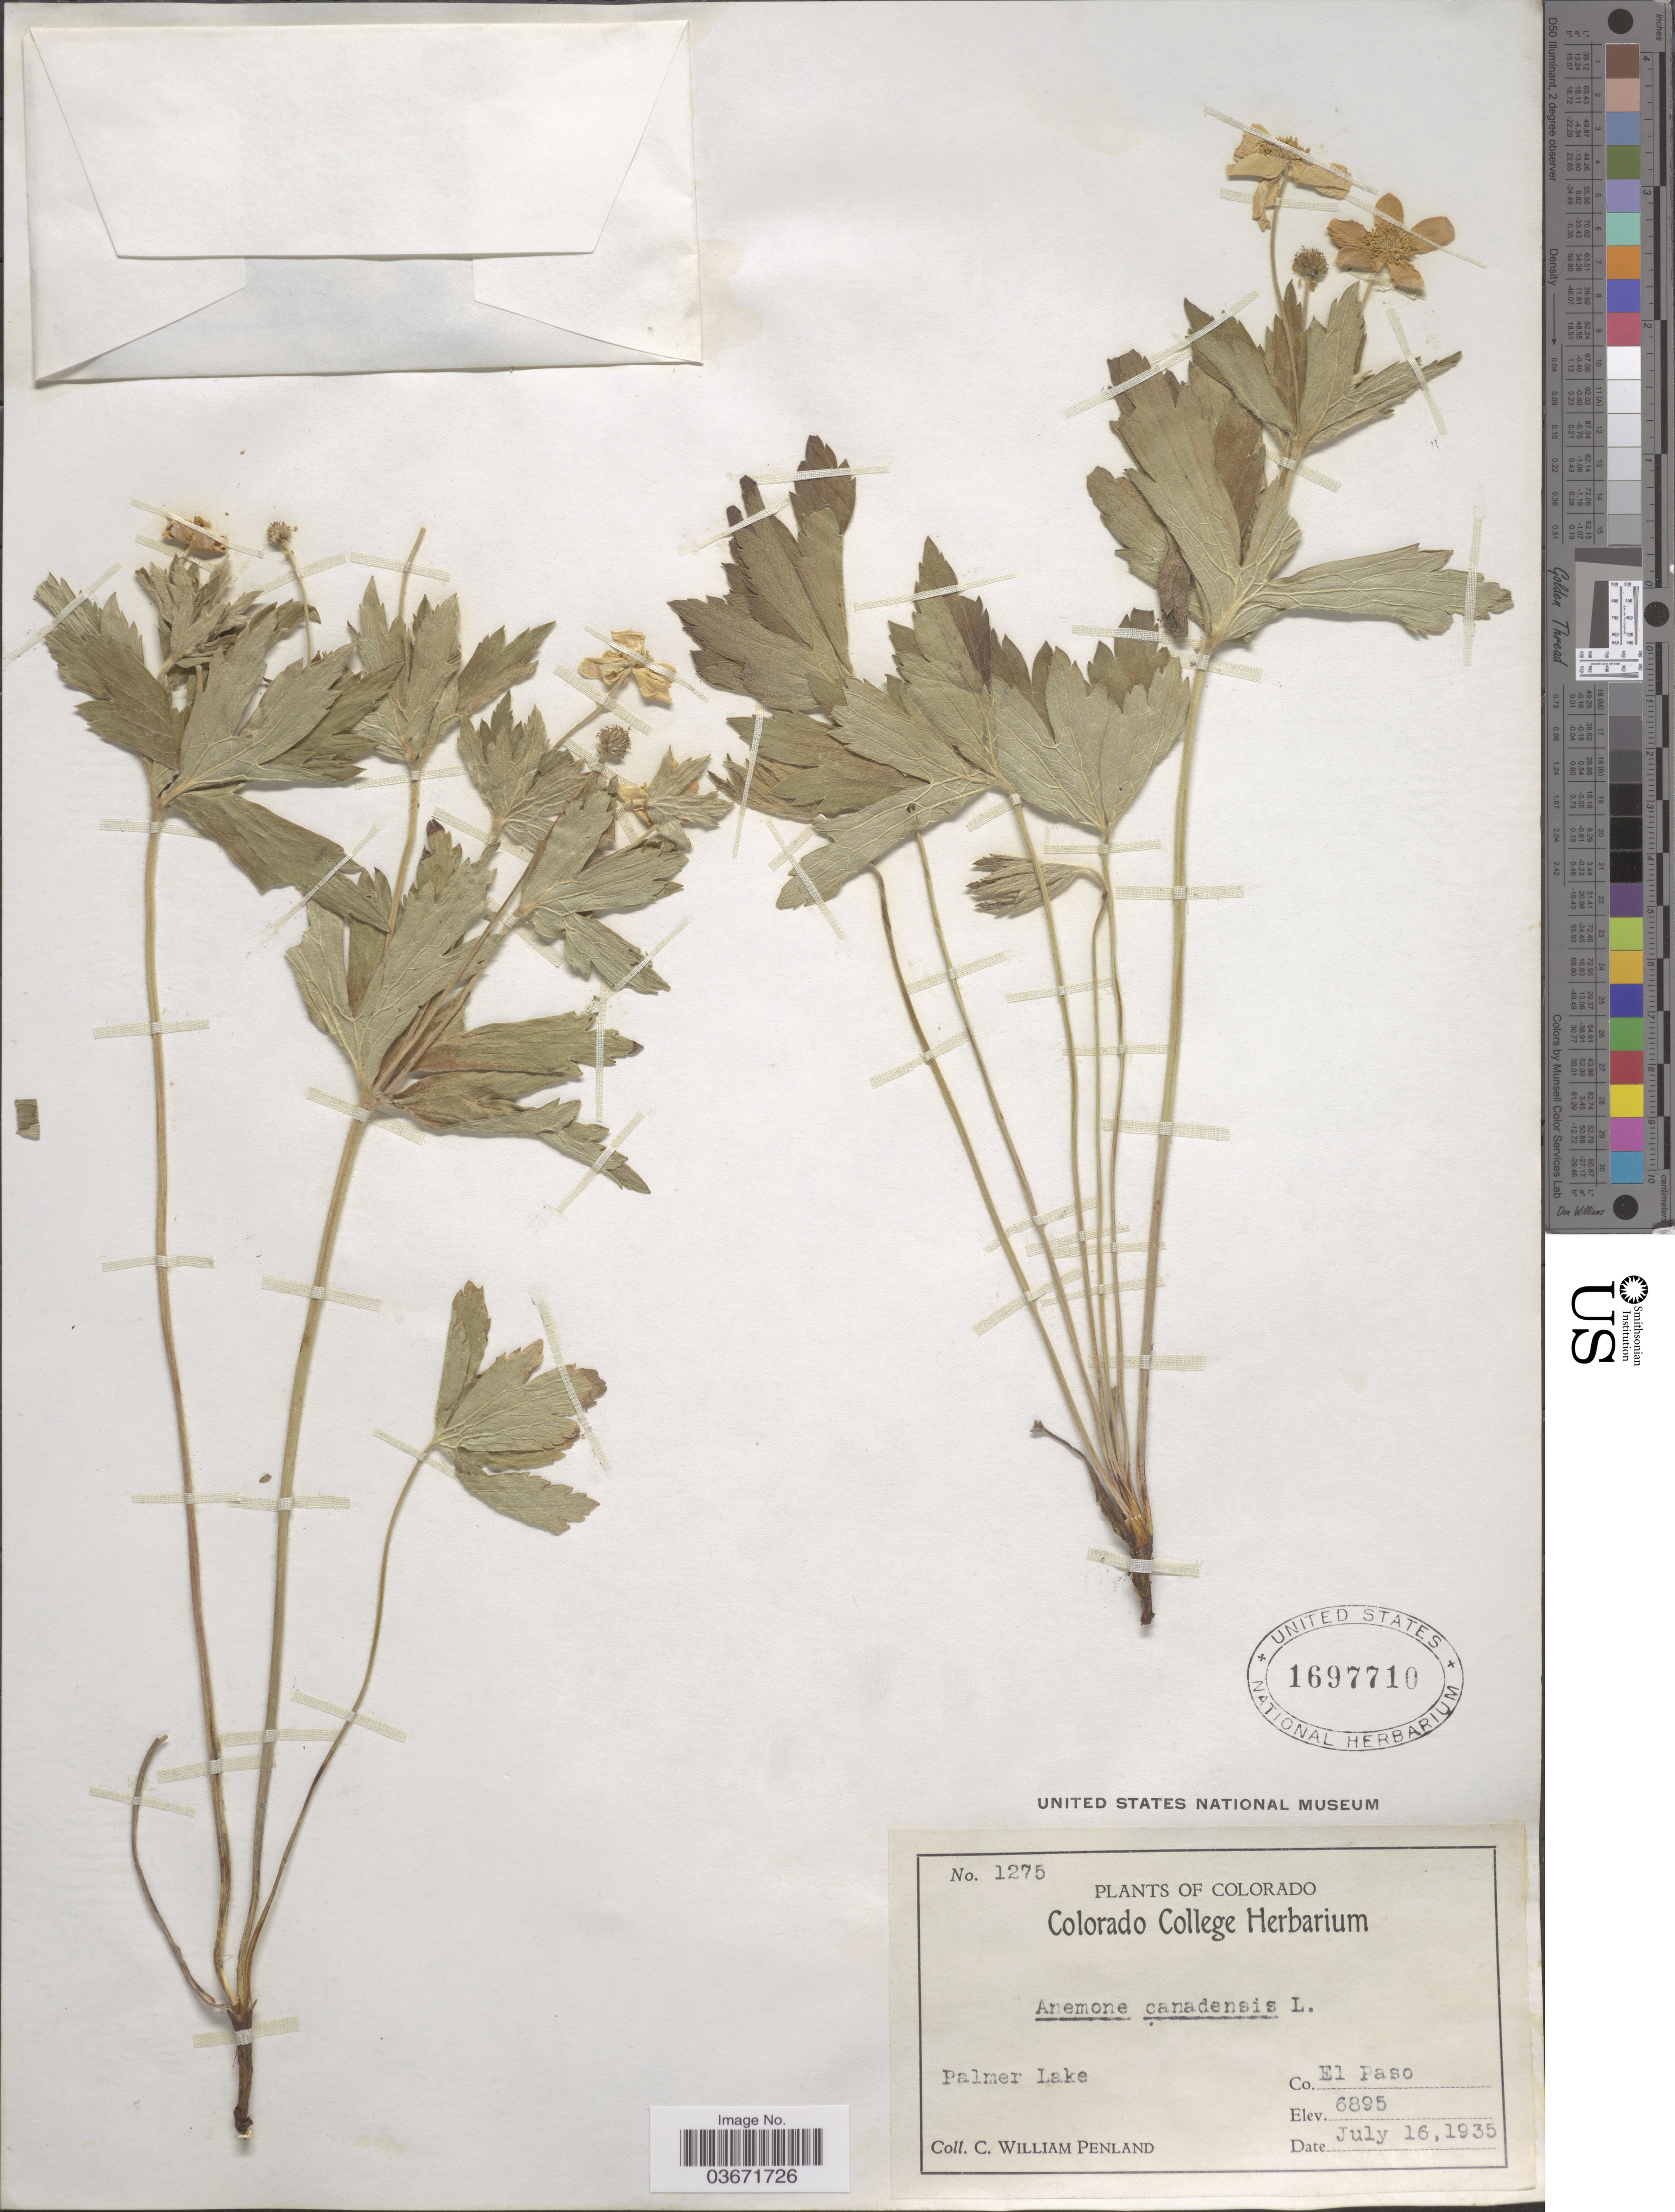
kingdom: Plantae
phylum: Tracheophyta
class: Magnoliopsida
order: Ranunculales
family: Ranunculaceae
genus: Anemone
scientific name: Anemone canadensis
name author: L.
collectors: C. W. Penland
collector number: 1275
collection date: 1935-07-16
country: United States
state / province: Colorado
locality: Palmer Lake. Co. El Paso.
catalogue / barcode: US 1697710